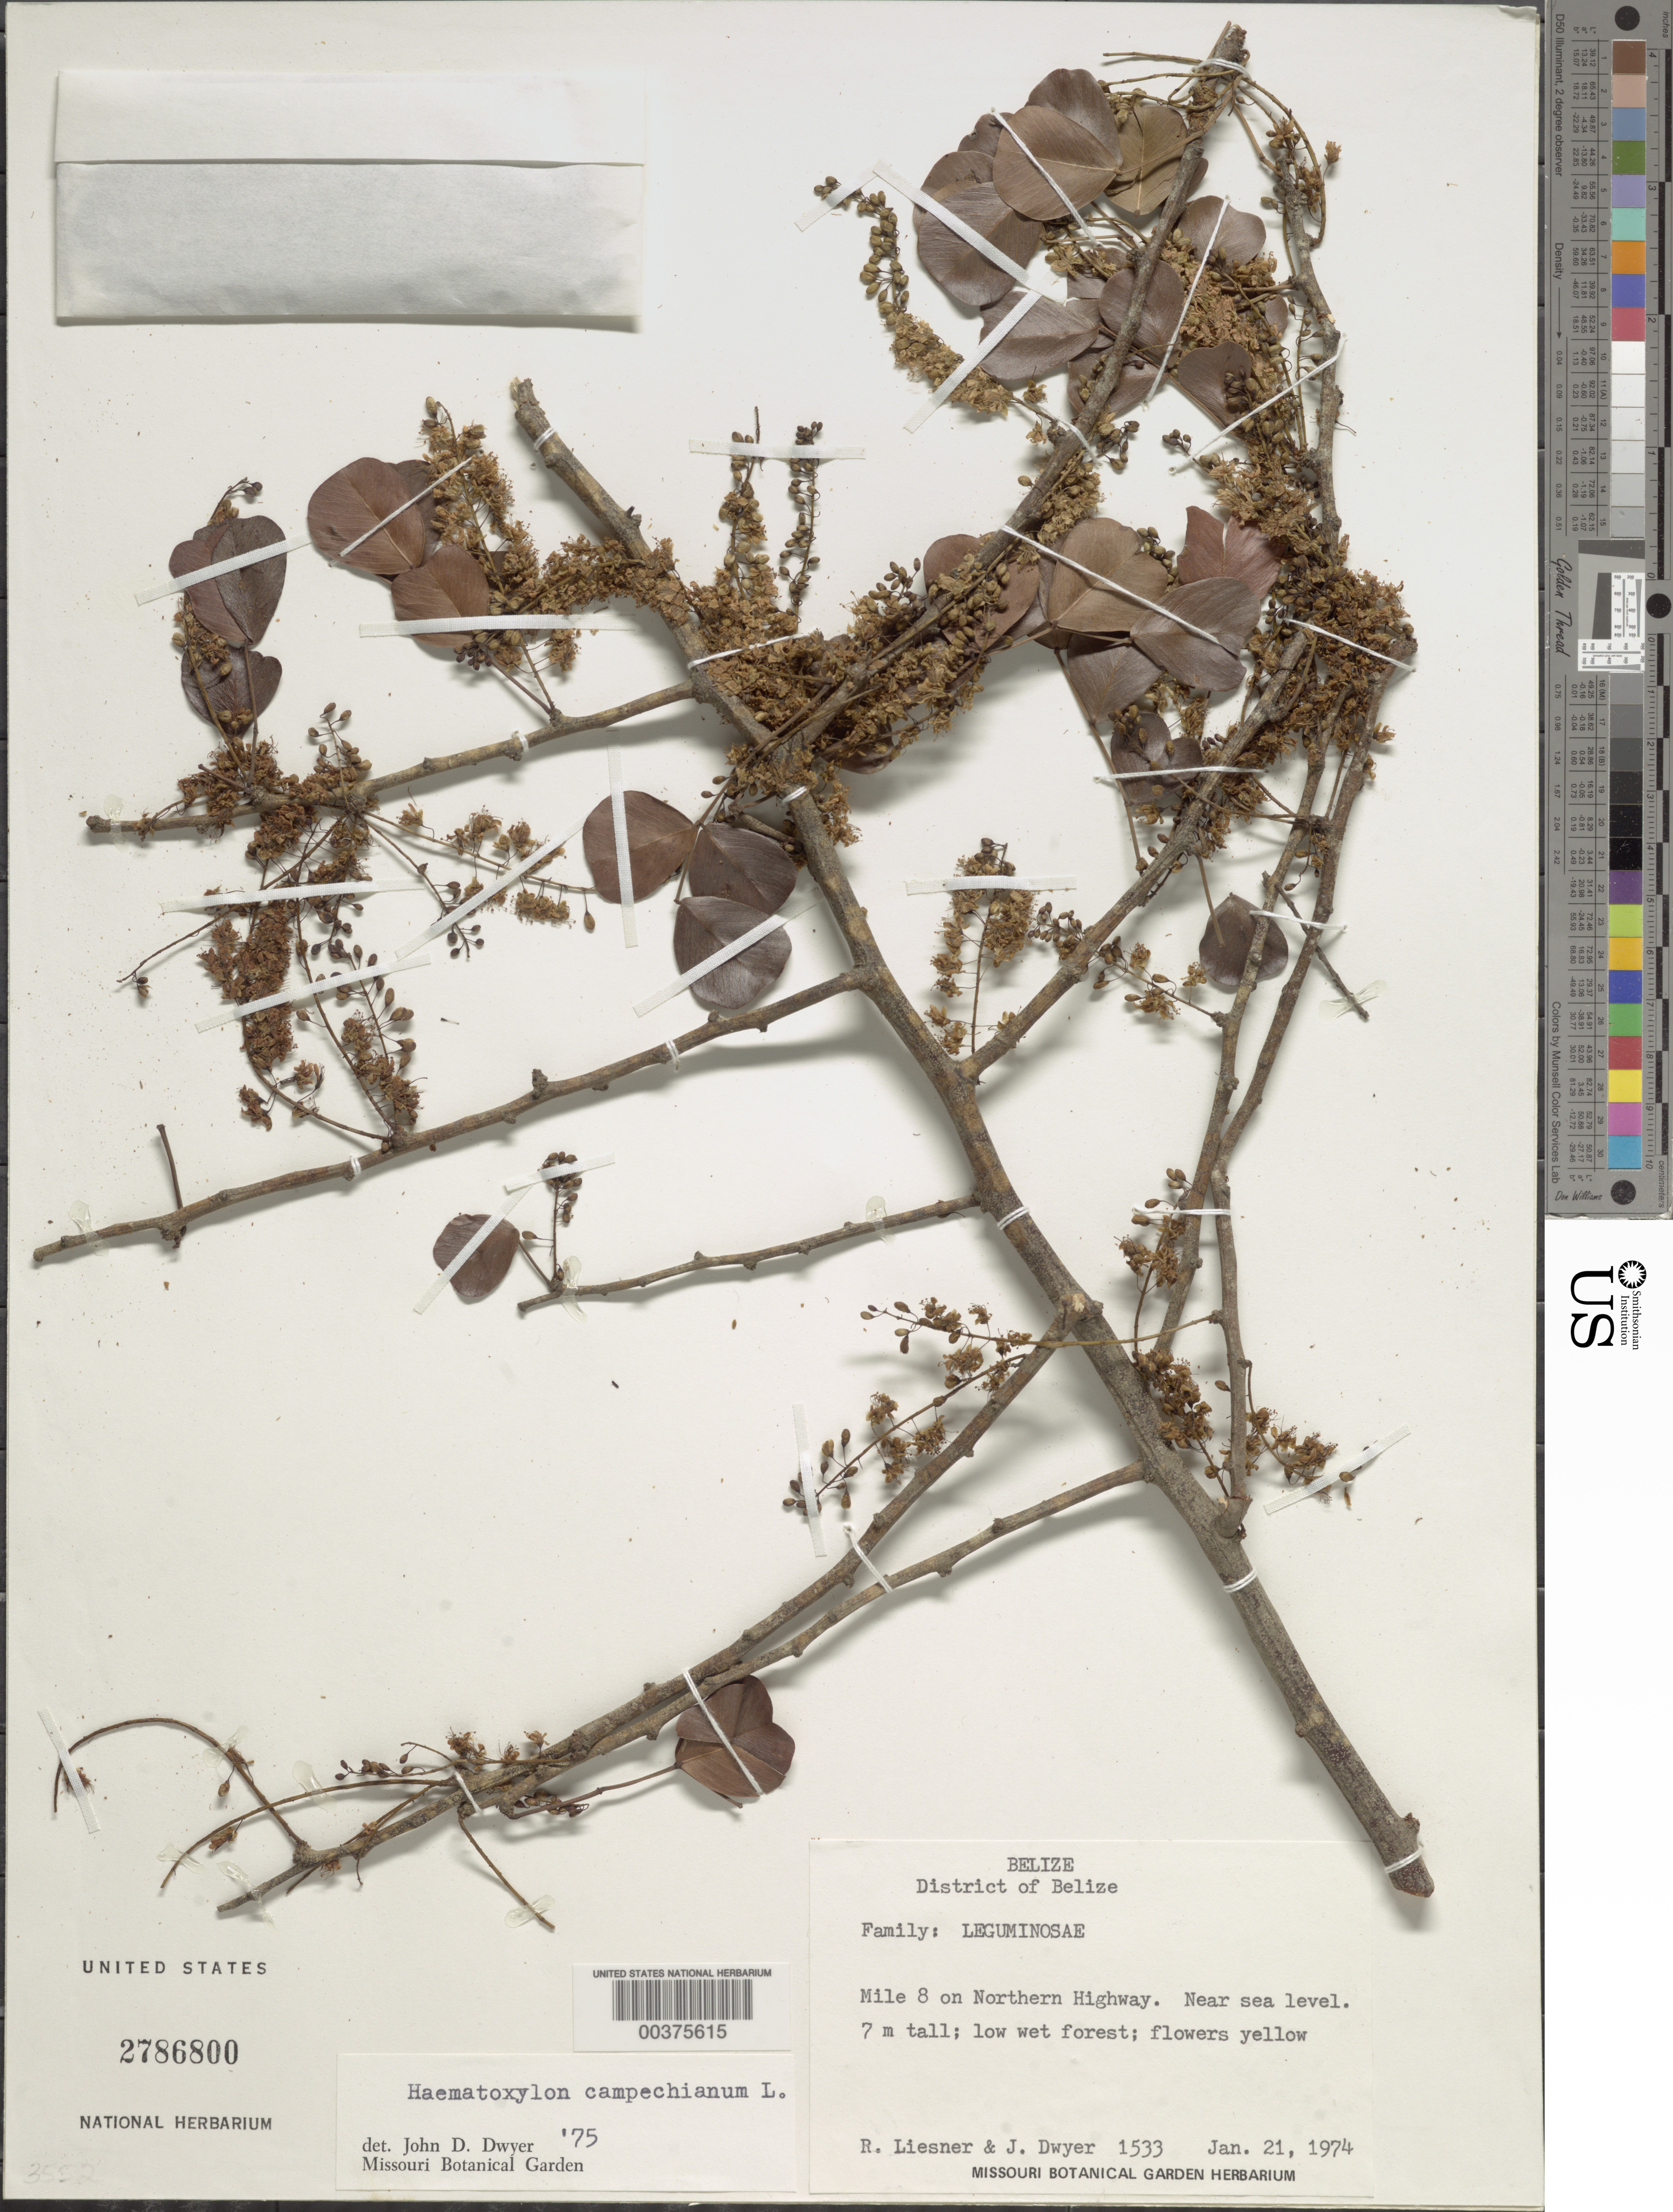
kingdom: Plantae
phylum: Tracheophyta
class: Magnoliopsida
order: Fabales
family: Fabaceae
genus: Haematoxylum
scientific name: Haematoxylum campechianum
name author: L.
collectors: R. L. Liesner & J. D. Dwyer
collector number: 1533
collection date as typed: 21 Jan 1974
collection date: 1974-01-21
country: Belize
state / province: Belize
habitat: Low wet forest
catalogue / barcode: US 2786800